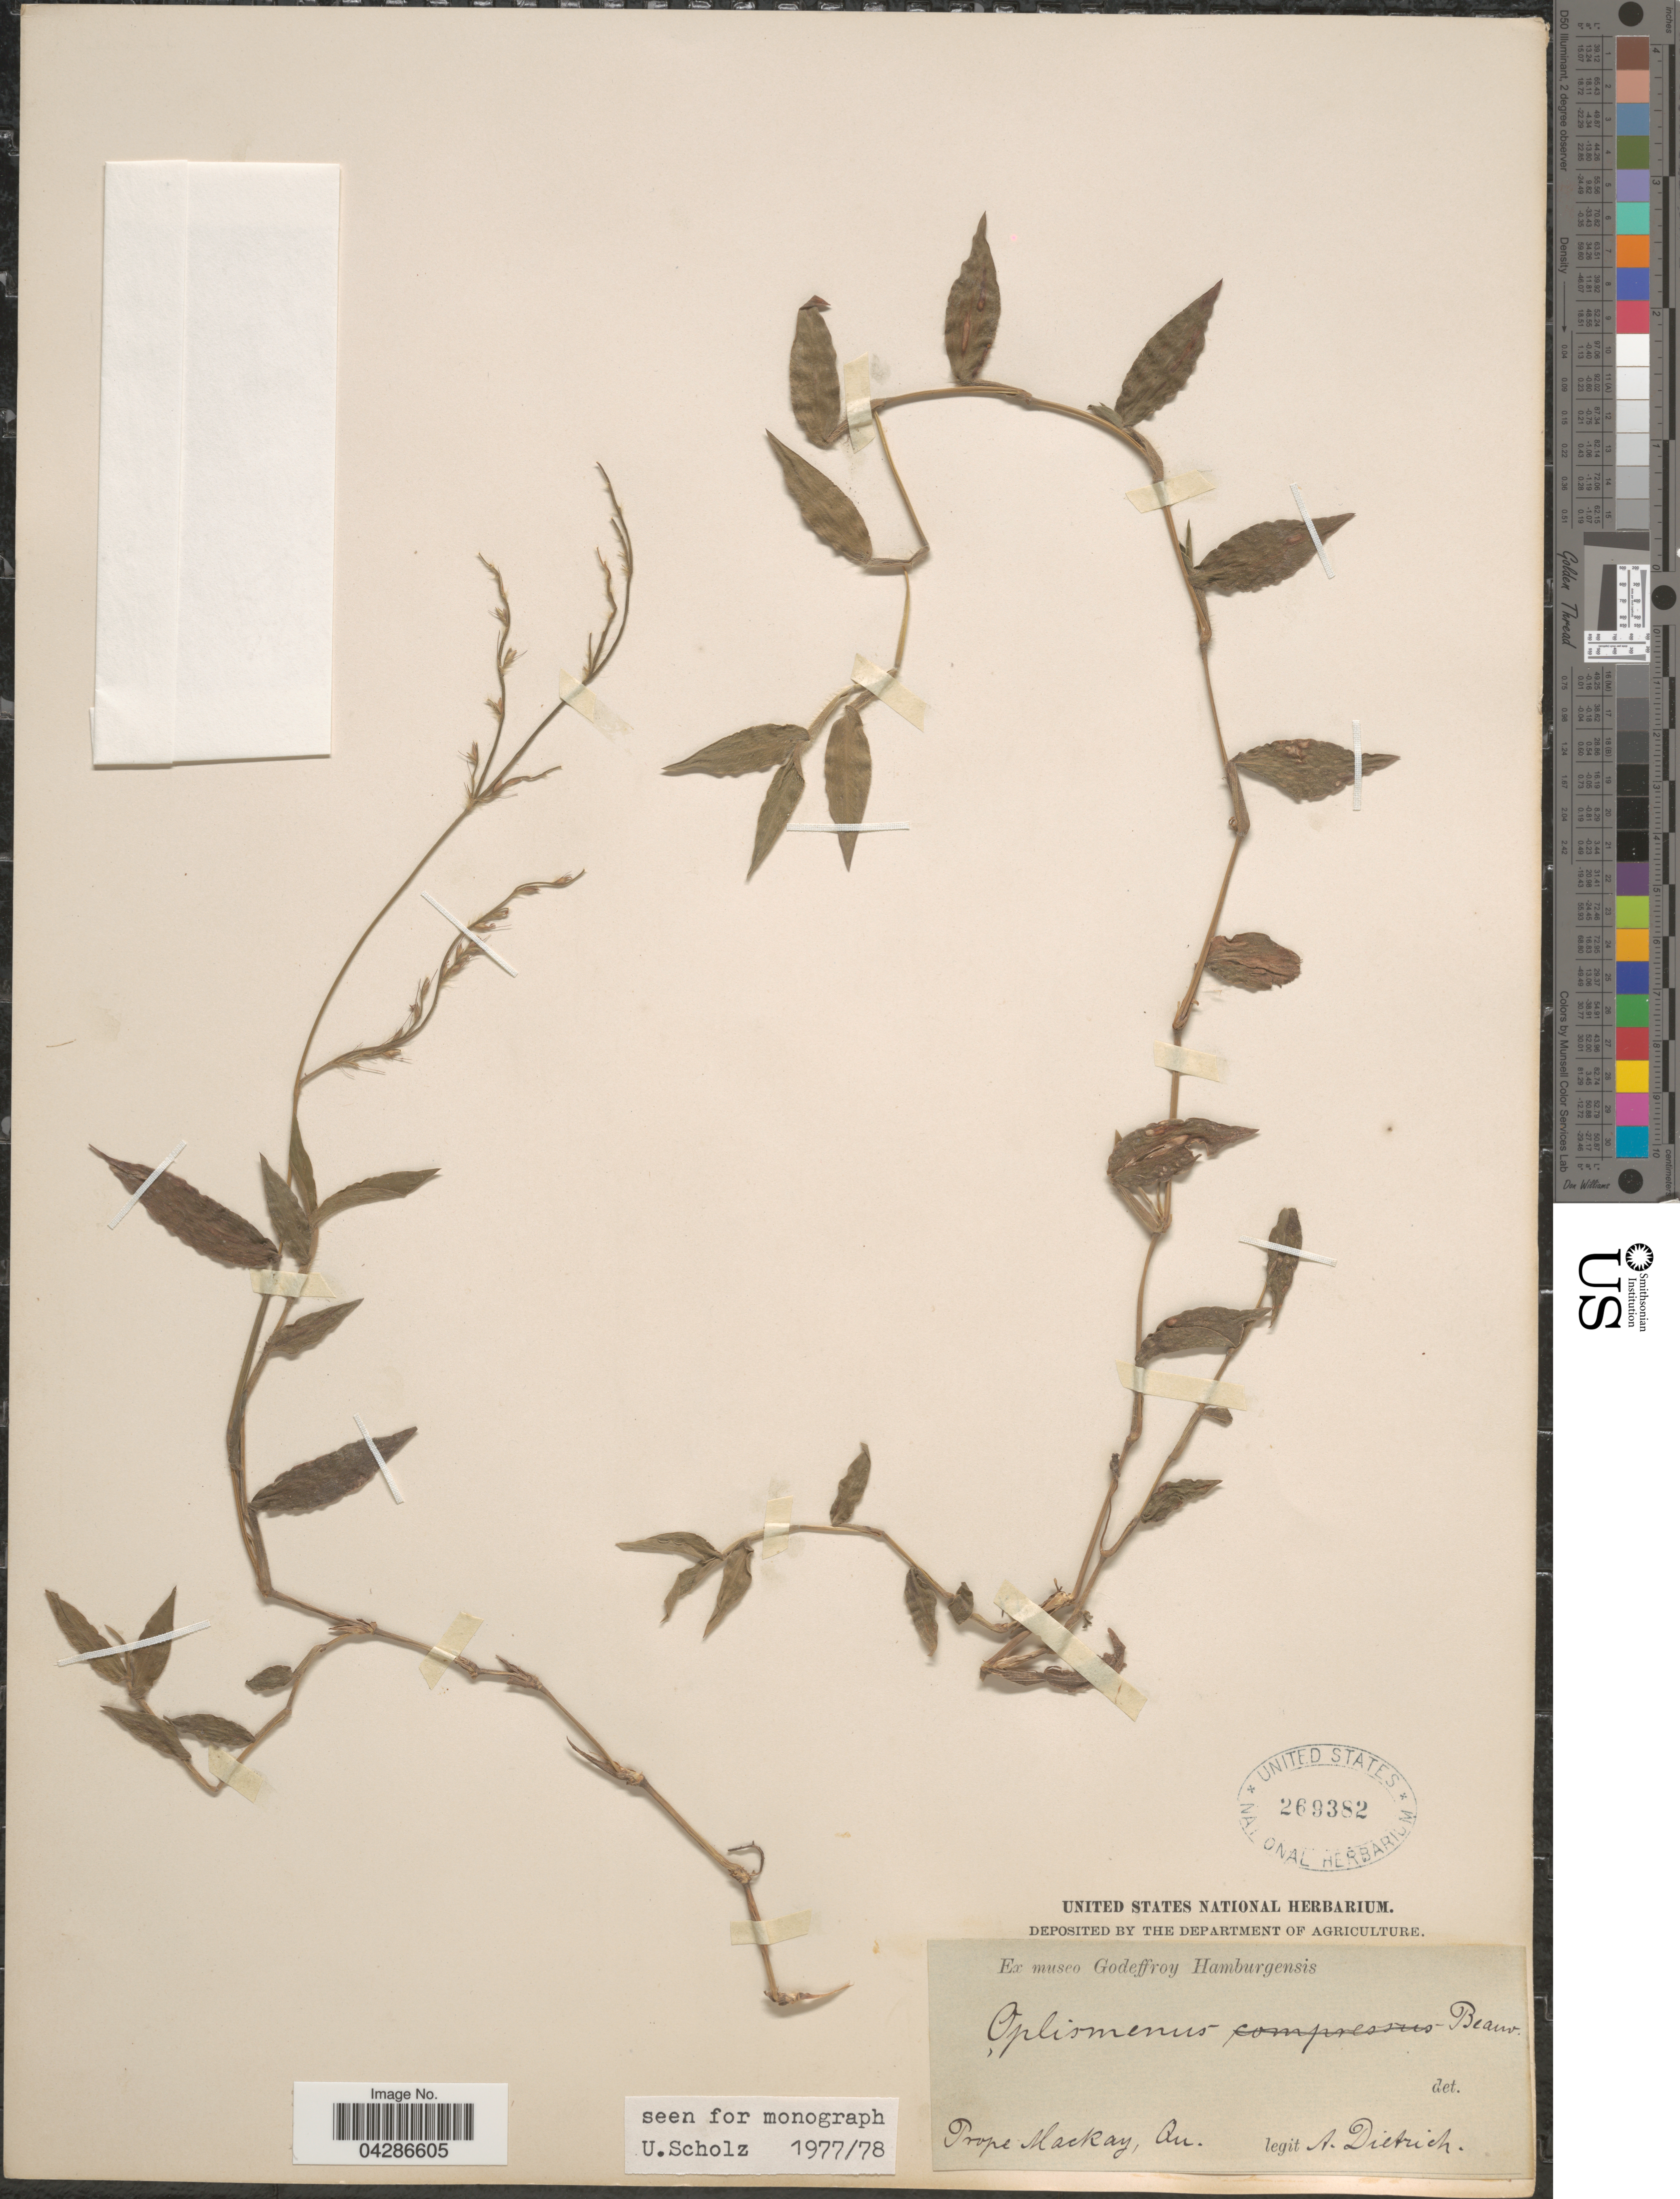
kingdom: Plantae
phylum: Tracheophyta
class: Liliopsida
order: Poales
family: Poaceae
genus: Oplismenus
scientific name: Oplismenus burmannii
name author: (Retz.) P. Beauv.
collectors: A. G. Dietrich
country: Australia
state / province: Queensland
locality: Prope Mackay, Qu.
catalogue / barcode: US 269382